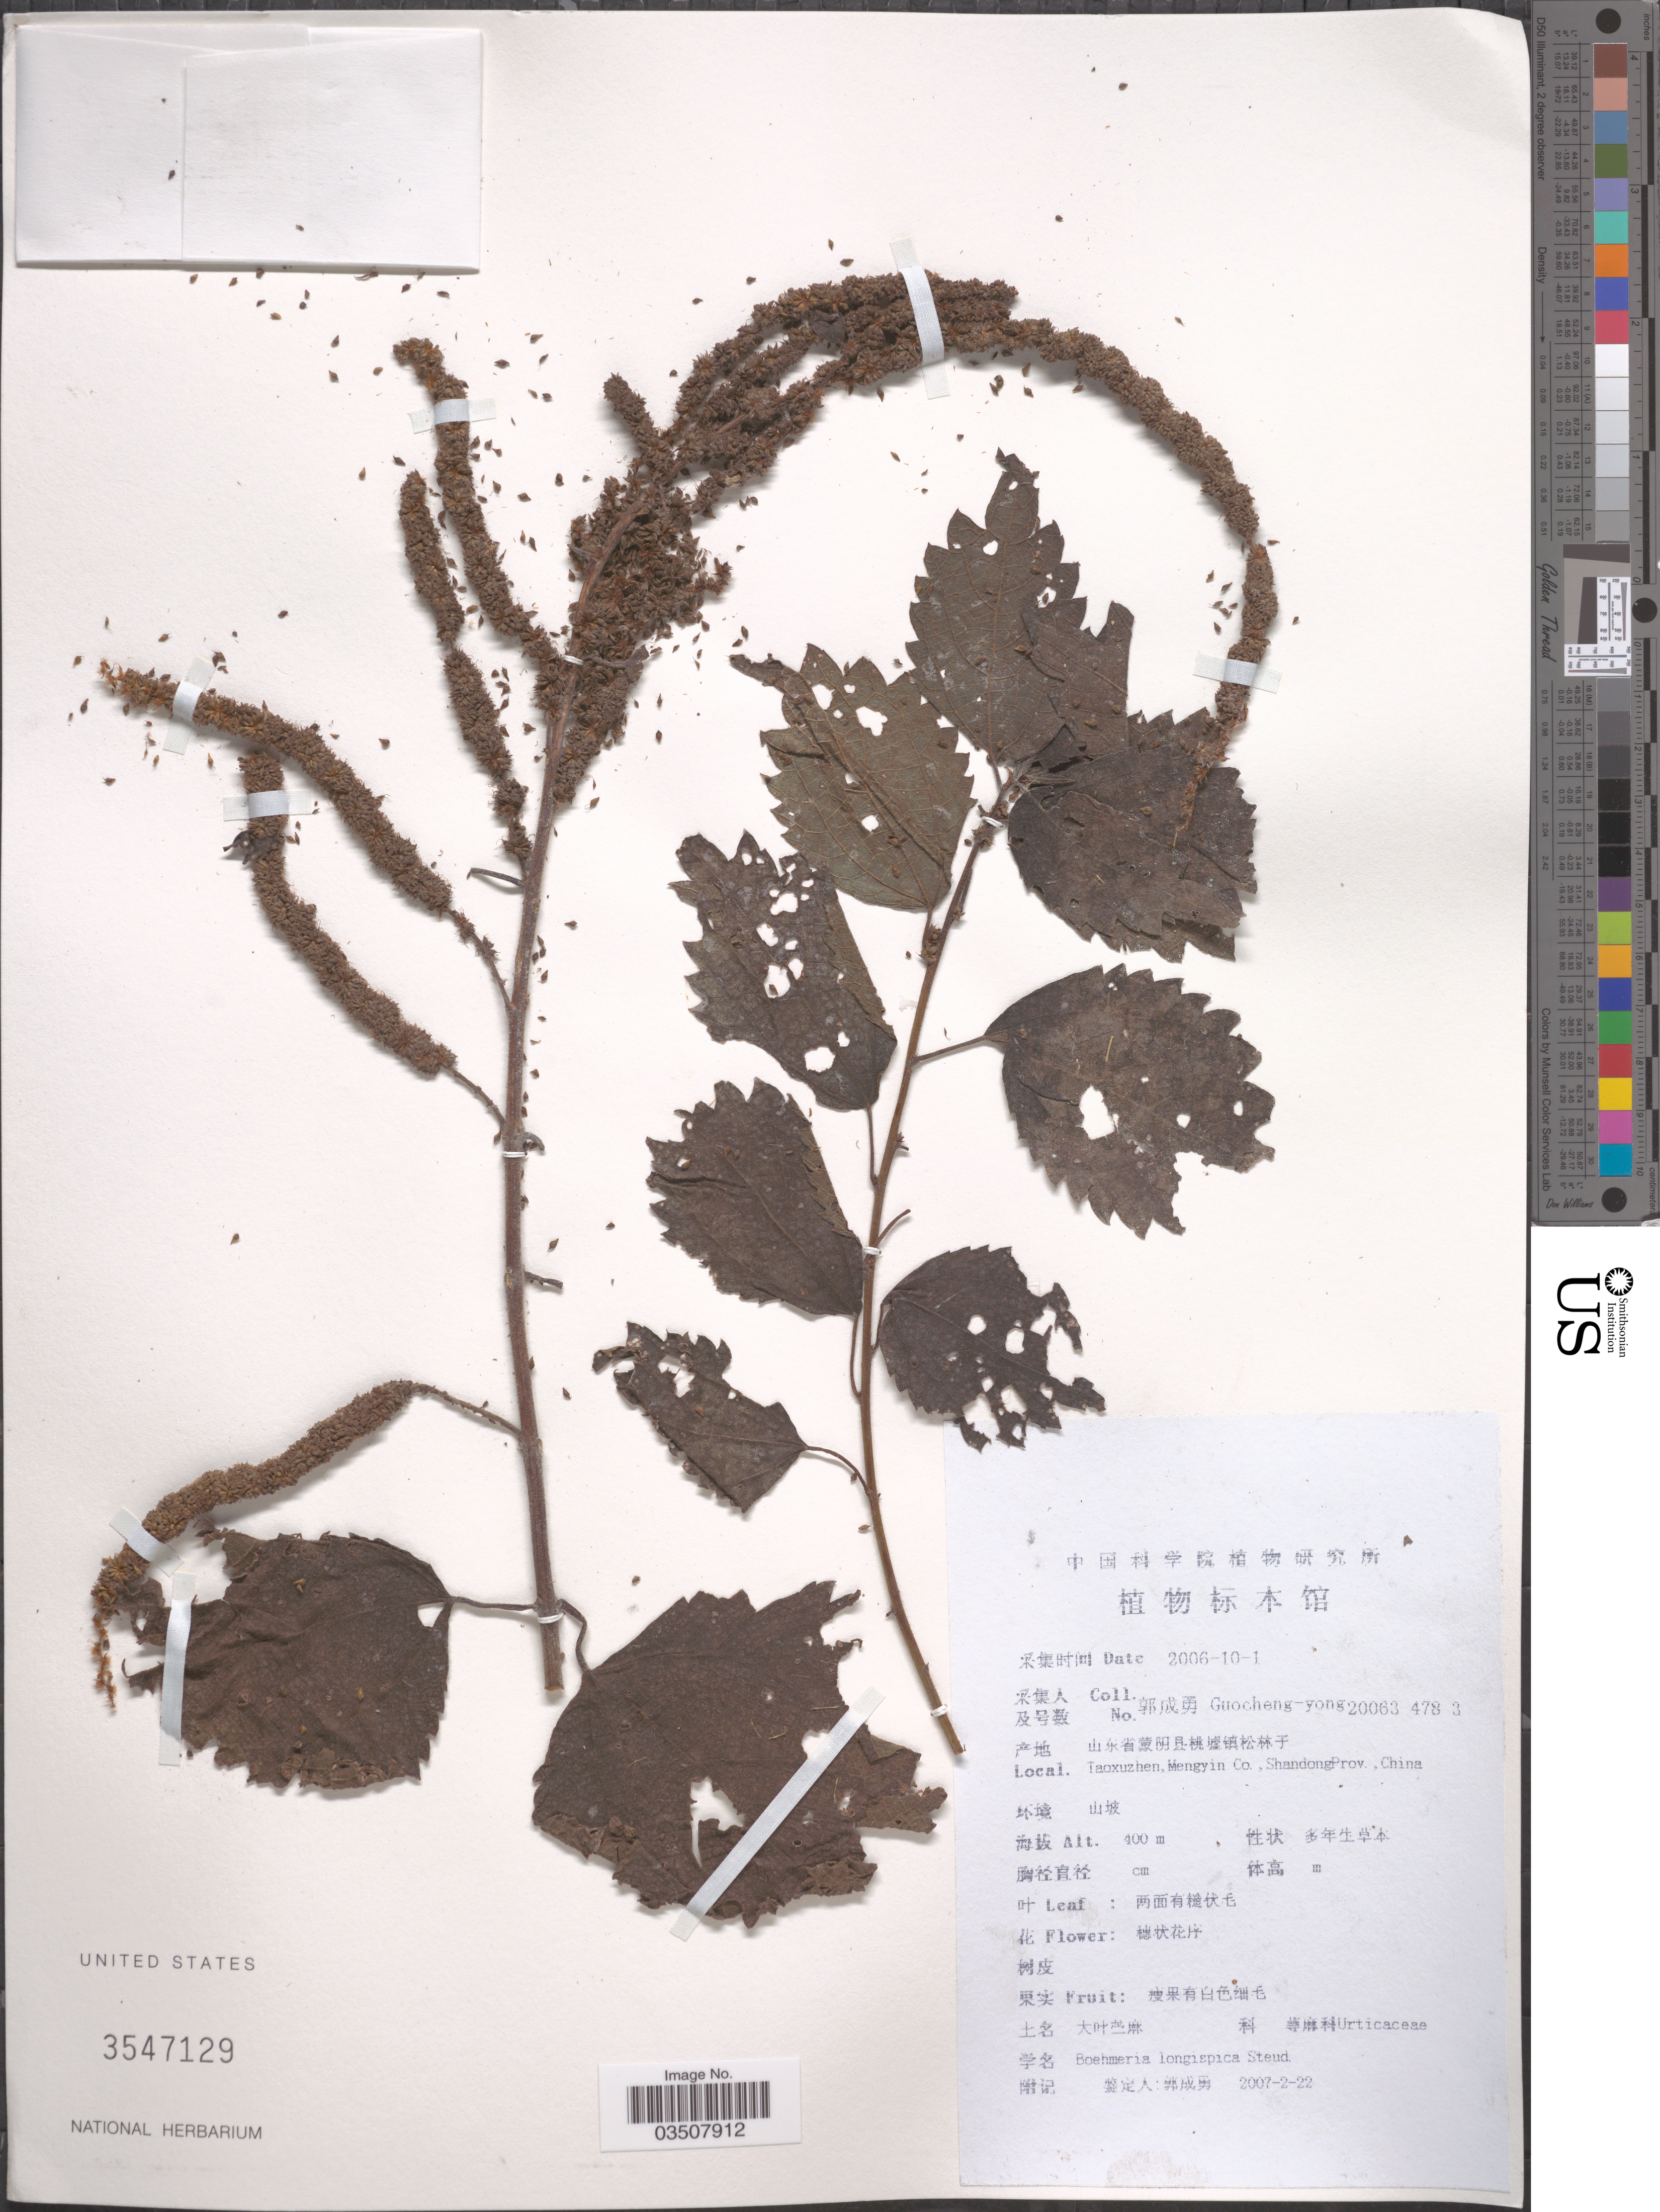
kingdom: Plantae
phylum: Tracheophyta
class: Magnoliopsida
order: Rosales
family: Urticaceae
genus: Boehmeria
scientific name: Boehmeria japonica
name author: (L. f.) Miq.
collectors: Guo cheng-yong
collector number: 200634783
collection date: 2006-10-01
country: China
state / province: Shandong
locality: Taoxuzhen, Mengyin Co.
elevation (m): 400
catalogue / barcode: US 3547129